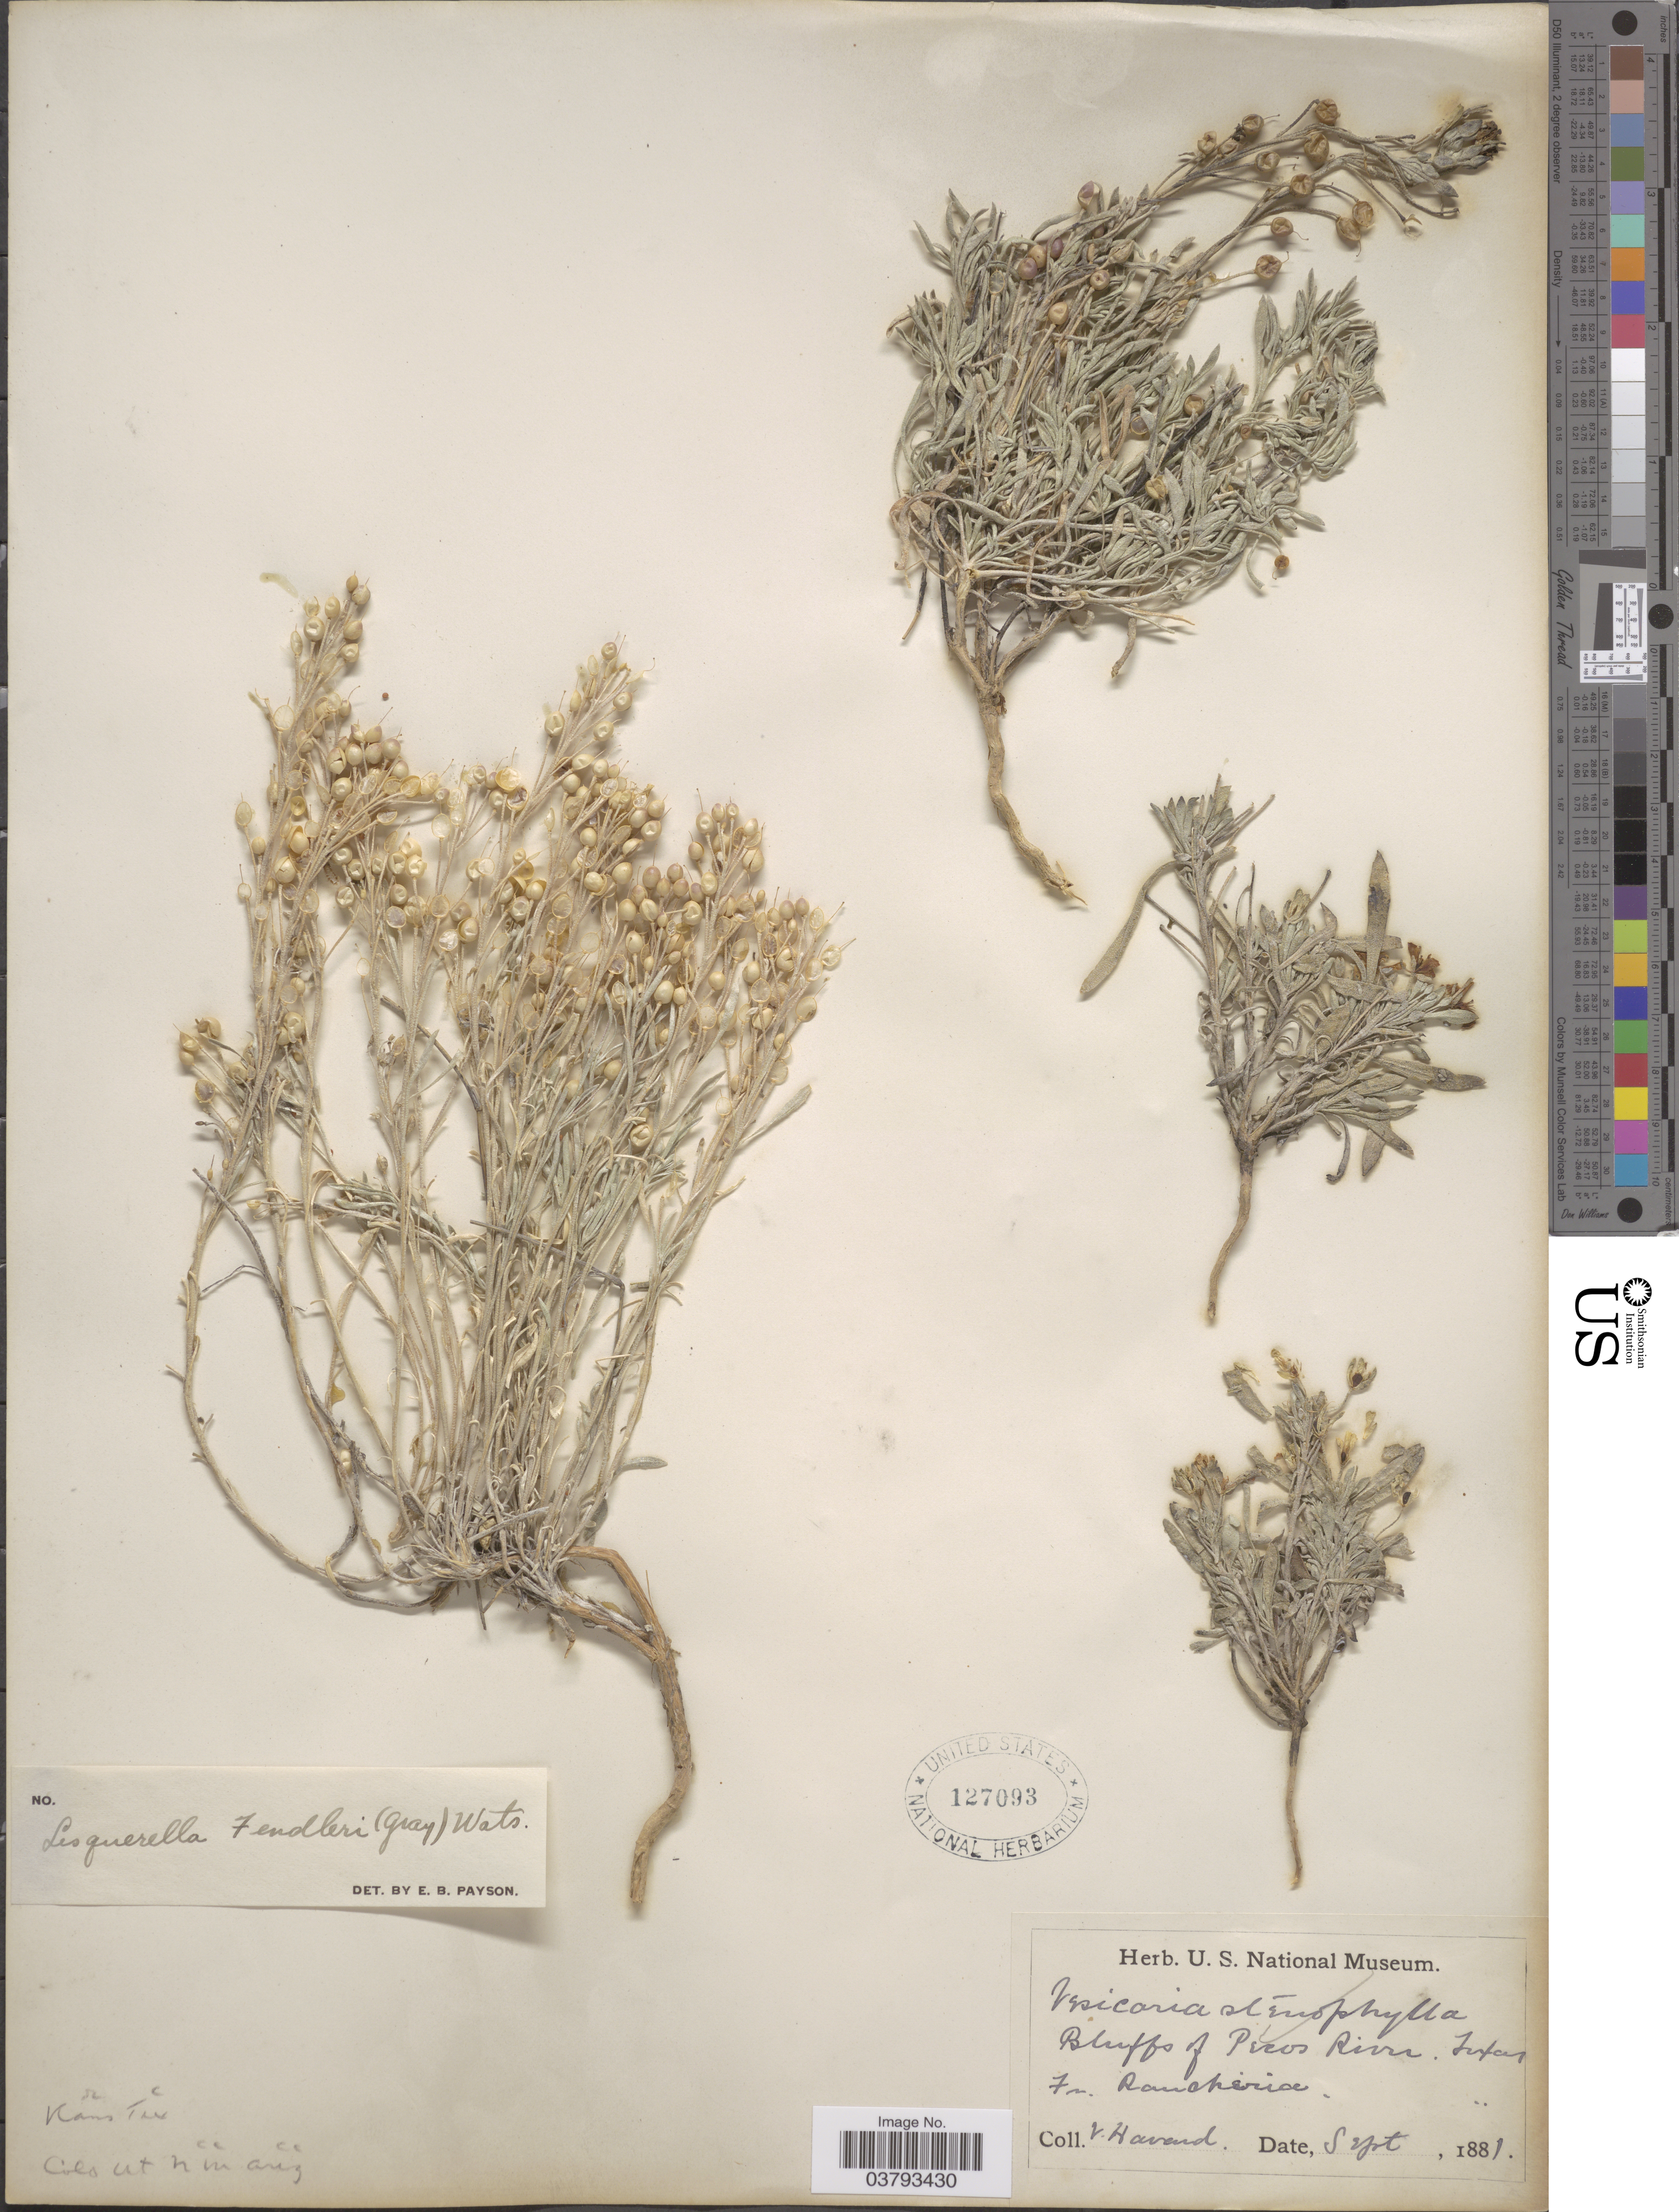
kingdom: Plantae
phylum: Tracheophyta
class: Magnoliopsida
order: Brassicales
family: Brassicaceae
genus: Lesquerella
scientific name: Lesquerella fendleri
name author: (A. Gray) S. Watson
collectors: V. Havard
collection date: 1881-09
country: United States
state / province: Texas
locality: Bluffs of Pecos River.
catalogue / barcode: US 127093